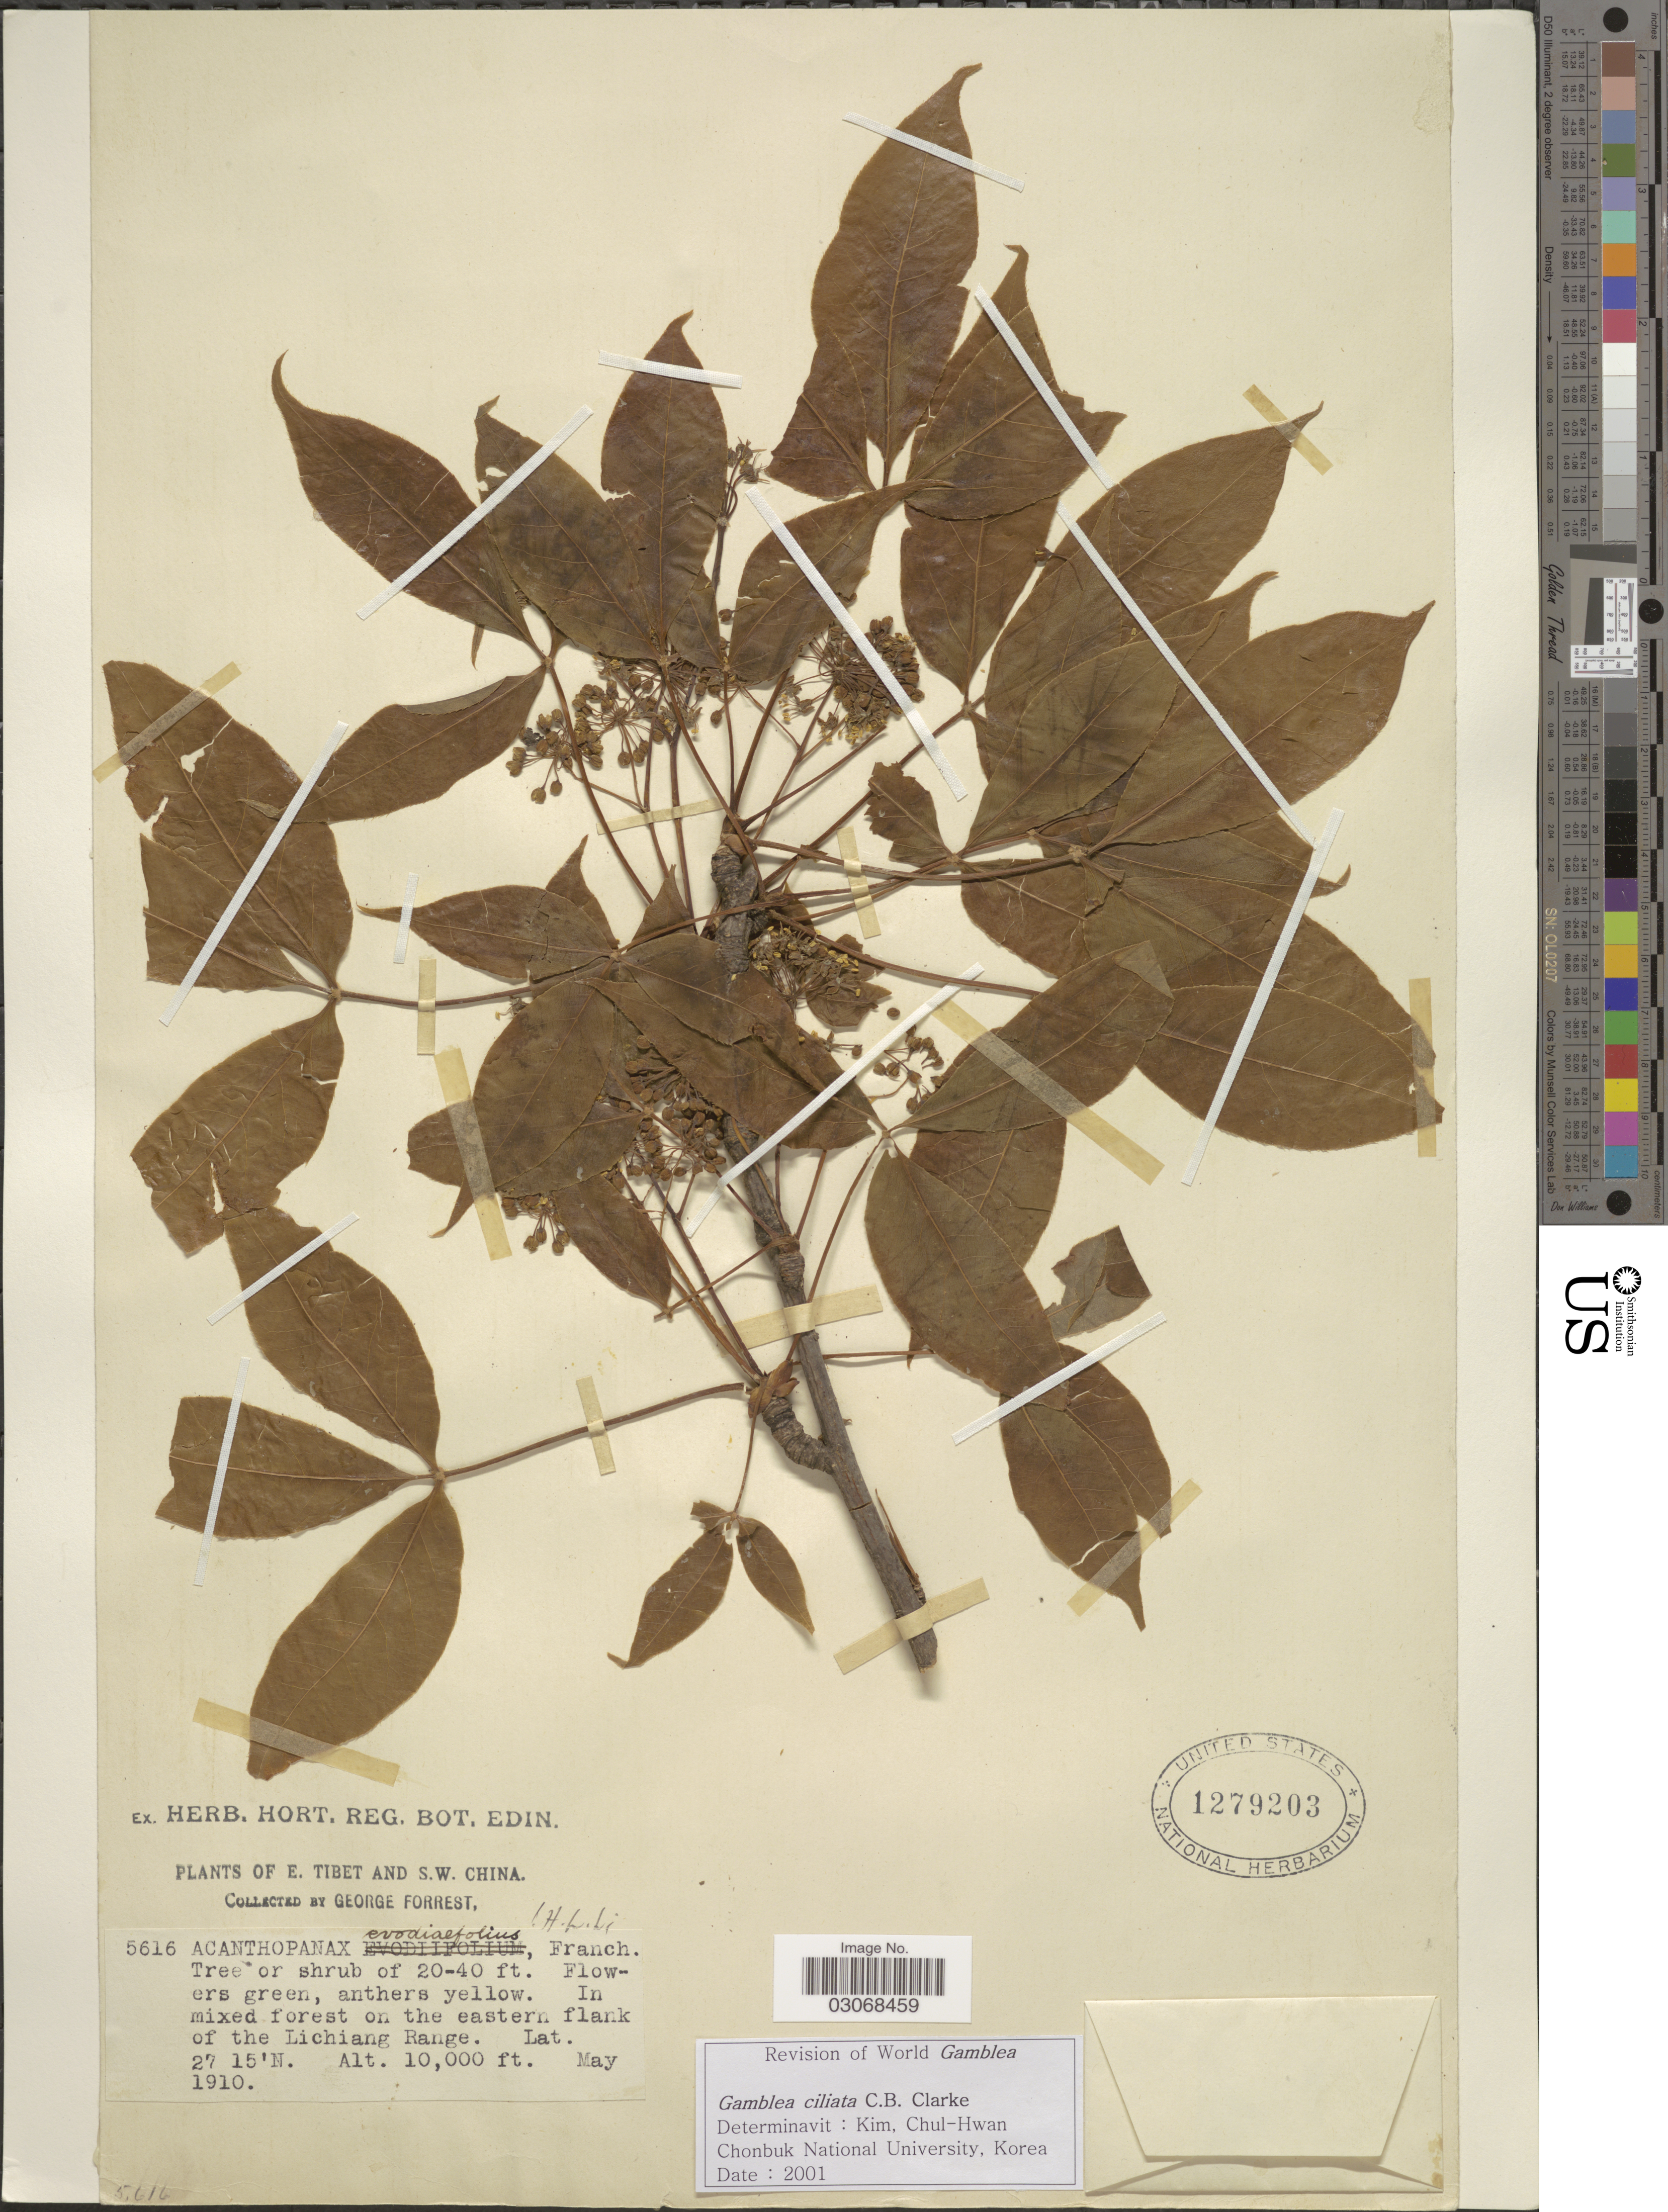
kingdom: Plantae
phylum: Tracheophyta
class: Magnoliopsida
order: Apiales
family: Araliaceae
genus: Gamblea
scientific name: Gamblea ciliata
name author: C.B. Clarke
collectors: G. Forrest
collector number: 5616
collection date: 1910-05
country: China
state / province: Xizang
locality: E. Tibet and S.W. China, In mixed forest on the eastern flank of the Lichiang Range.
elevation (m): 3048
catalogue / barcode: US 1279203